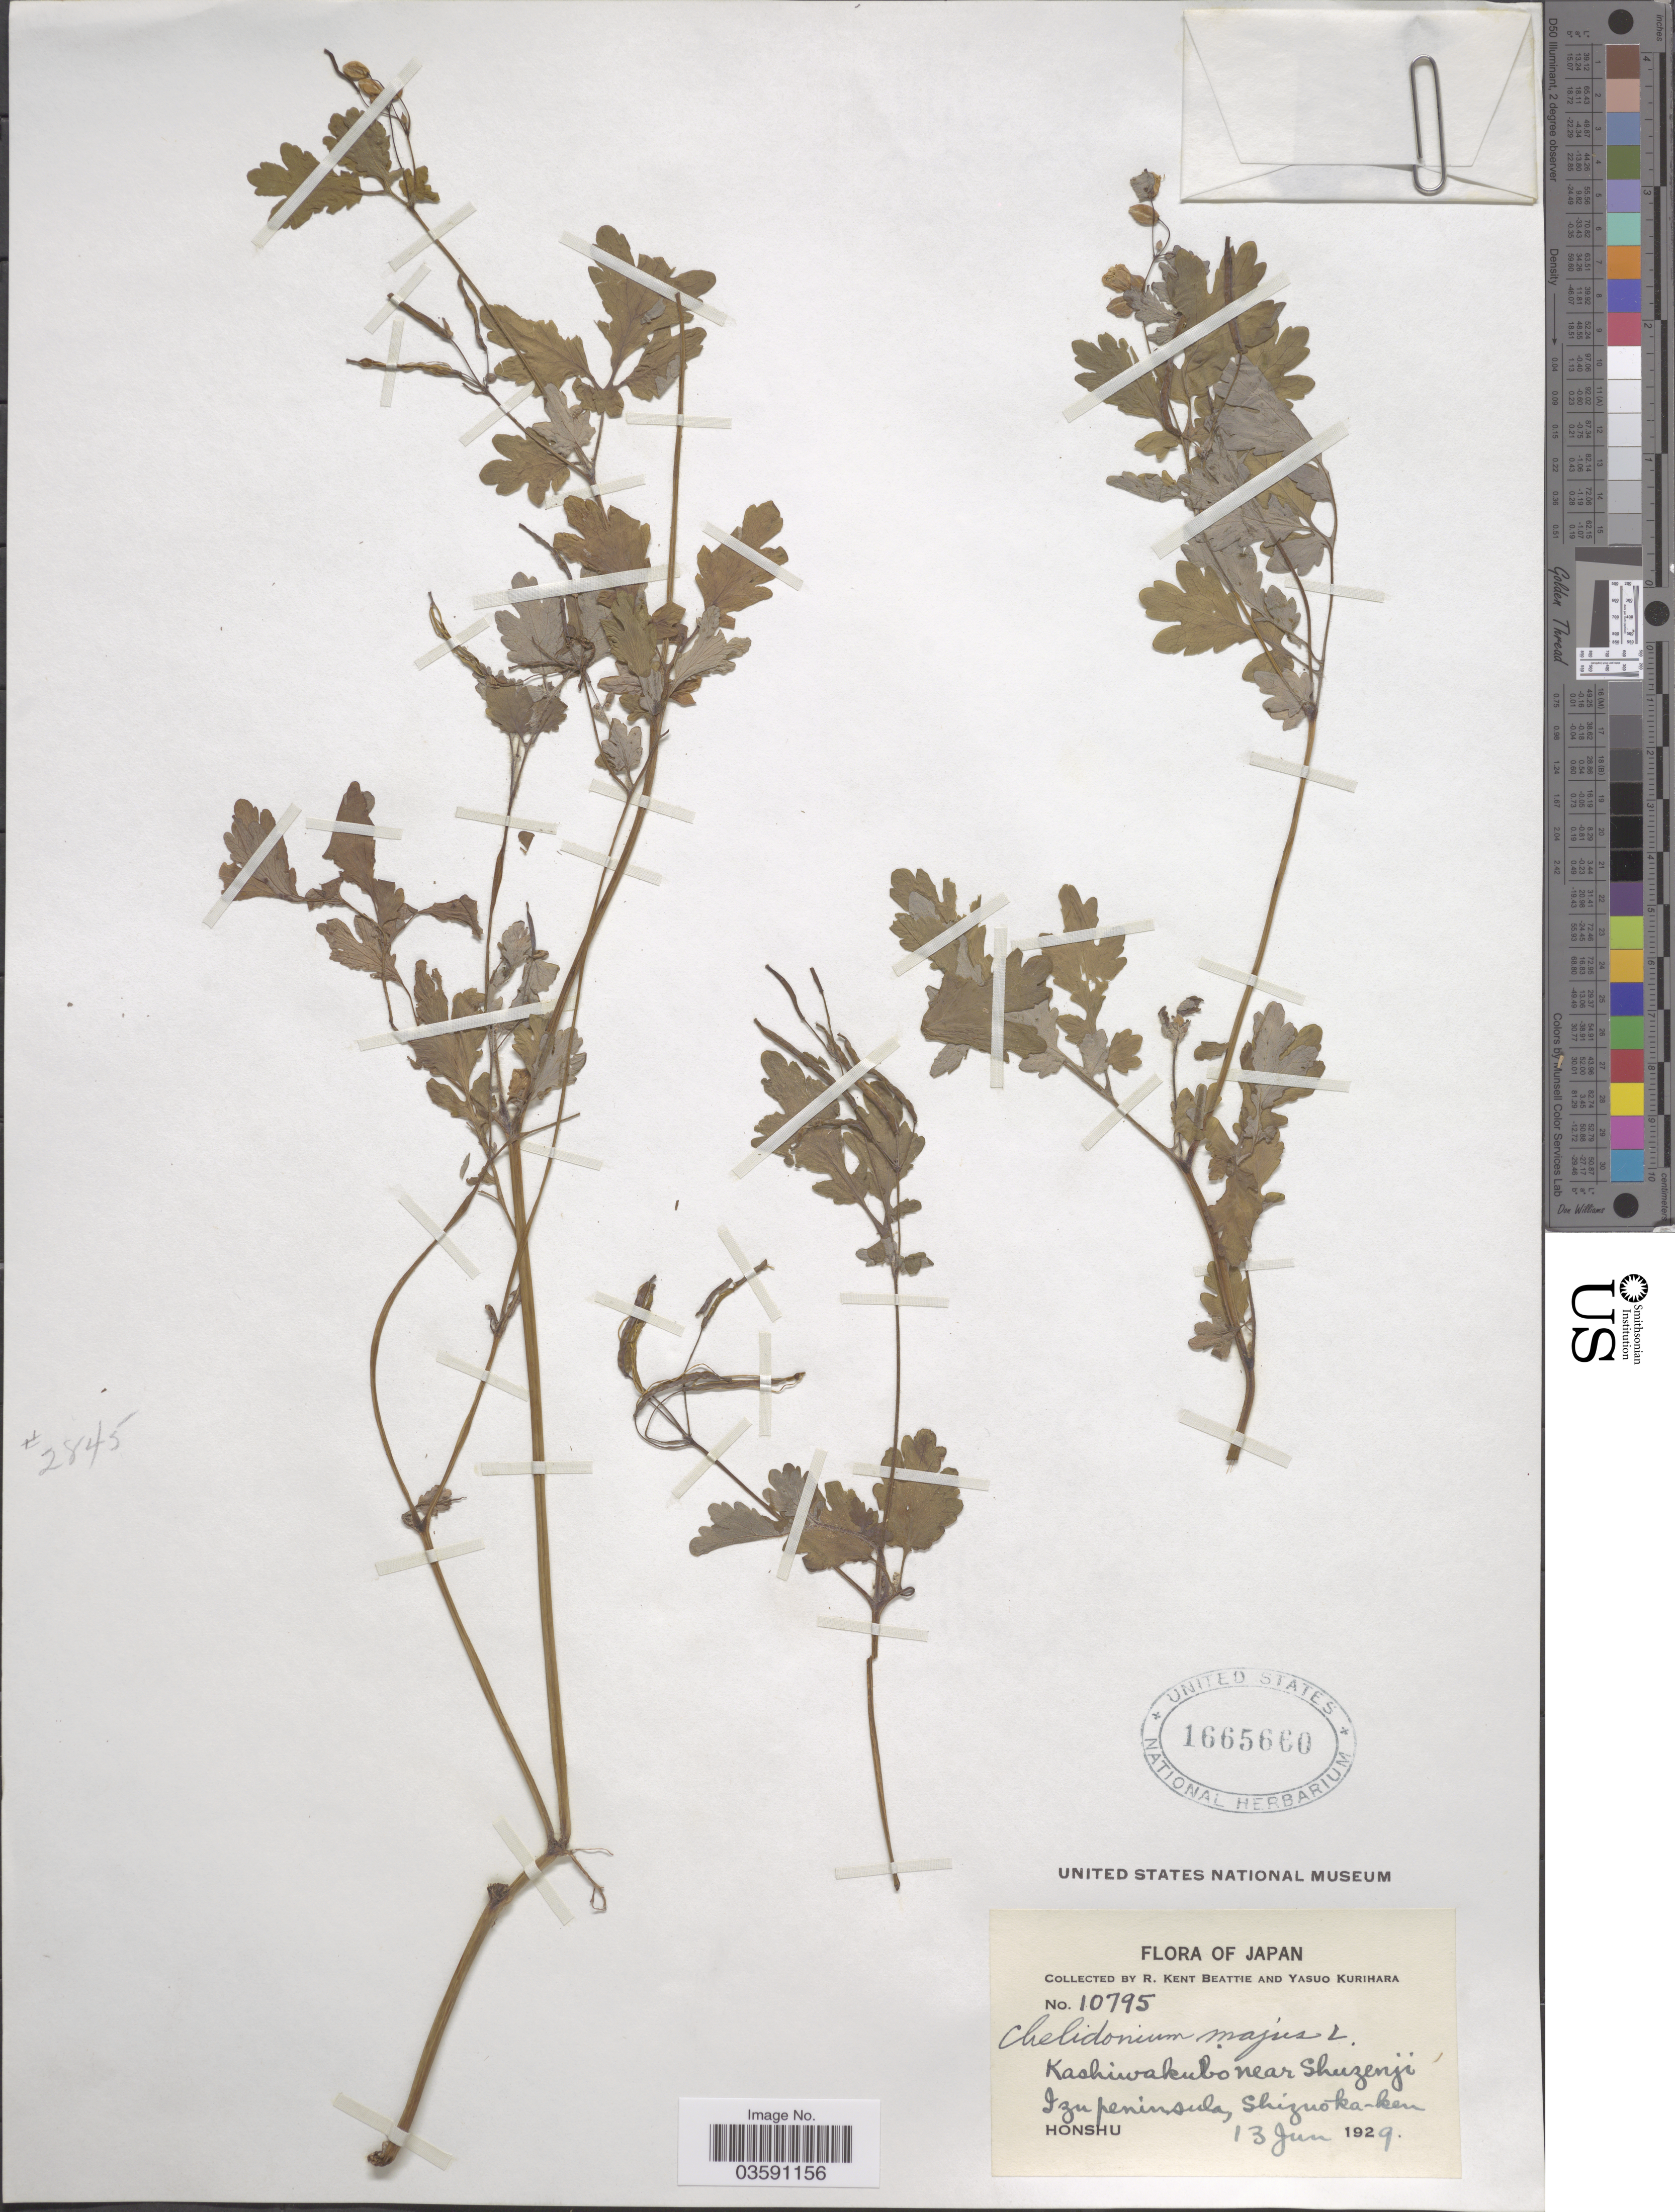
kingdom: Plantae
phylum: Tracheophyta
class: Magnoliopsida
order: Ranunculales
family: Papaveraceae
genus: Chelidonium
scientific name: Chelidonium majus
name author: L.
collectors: R. K. Beattie & Y. Kurihara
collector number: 10795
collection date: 1929-06-13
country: Japan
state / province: Sizuoka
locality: Kashiwakubo near Shuzenji Izu peninsula, Shizuoka-ken. Honshu.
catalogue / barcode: US 1665660